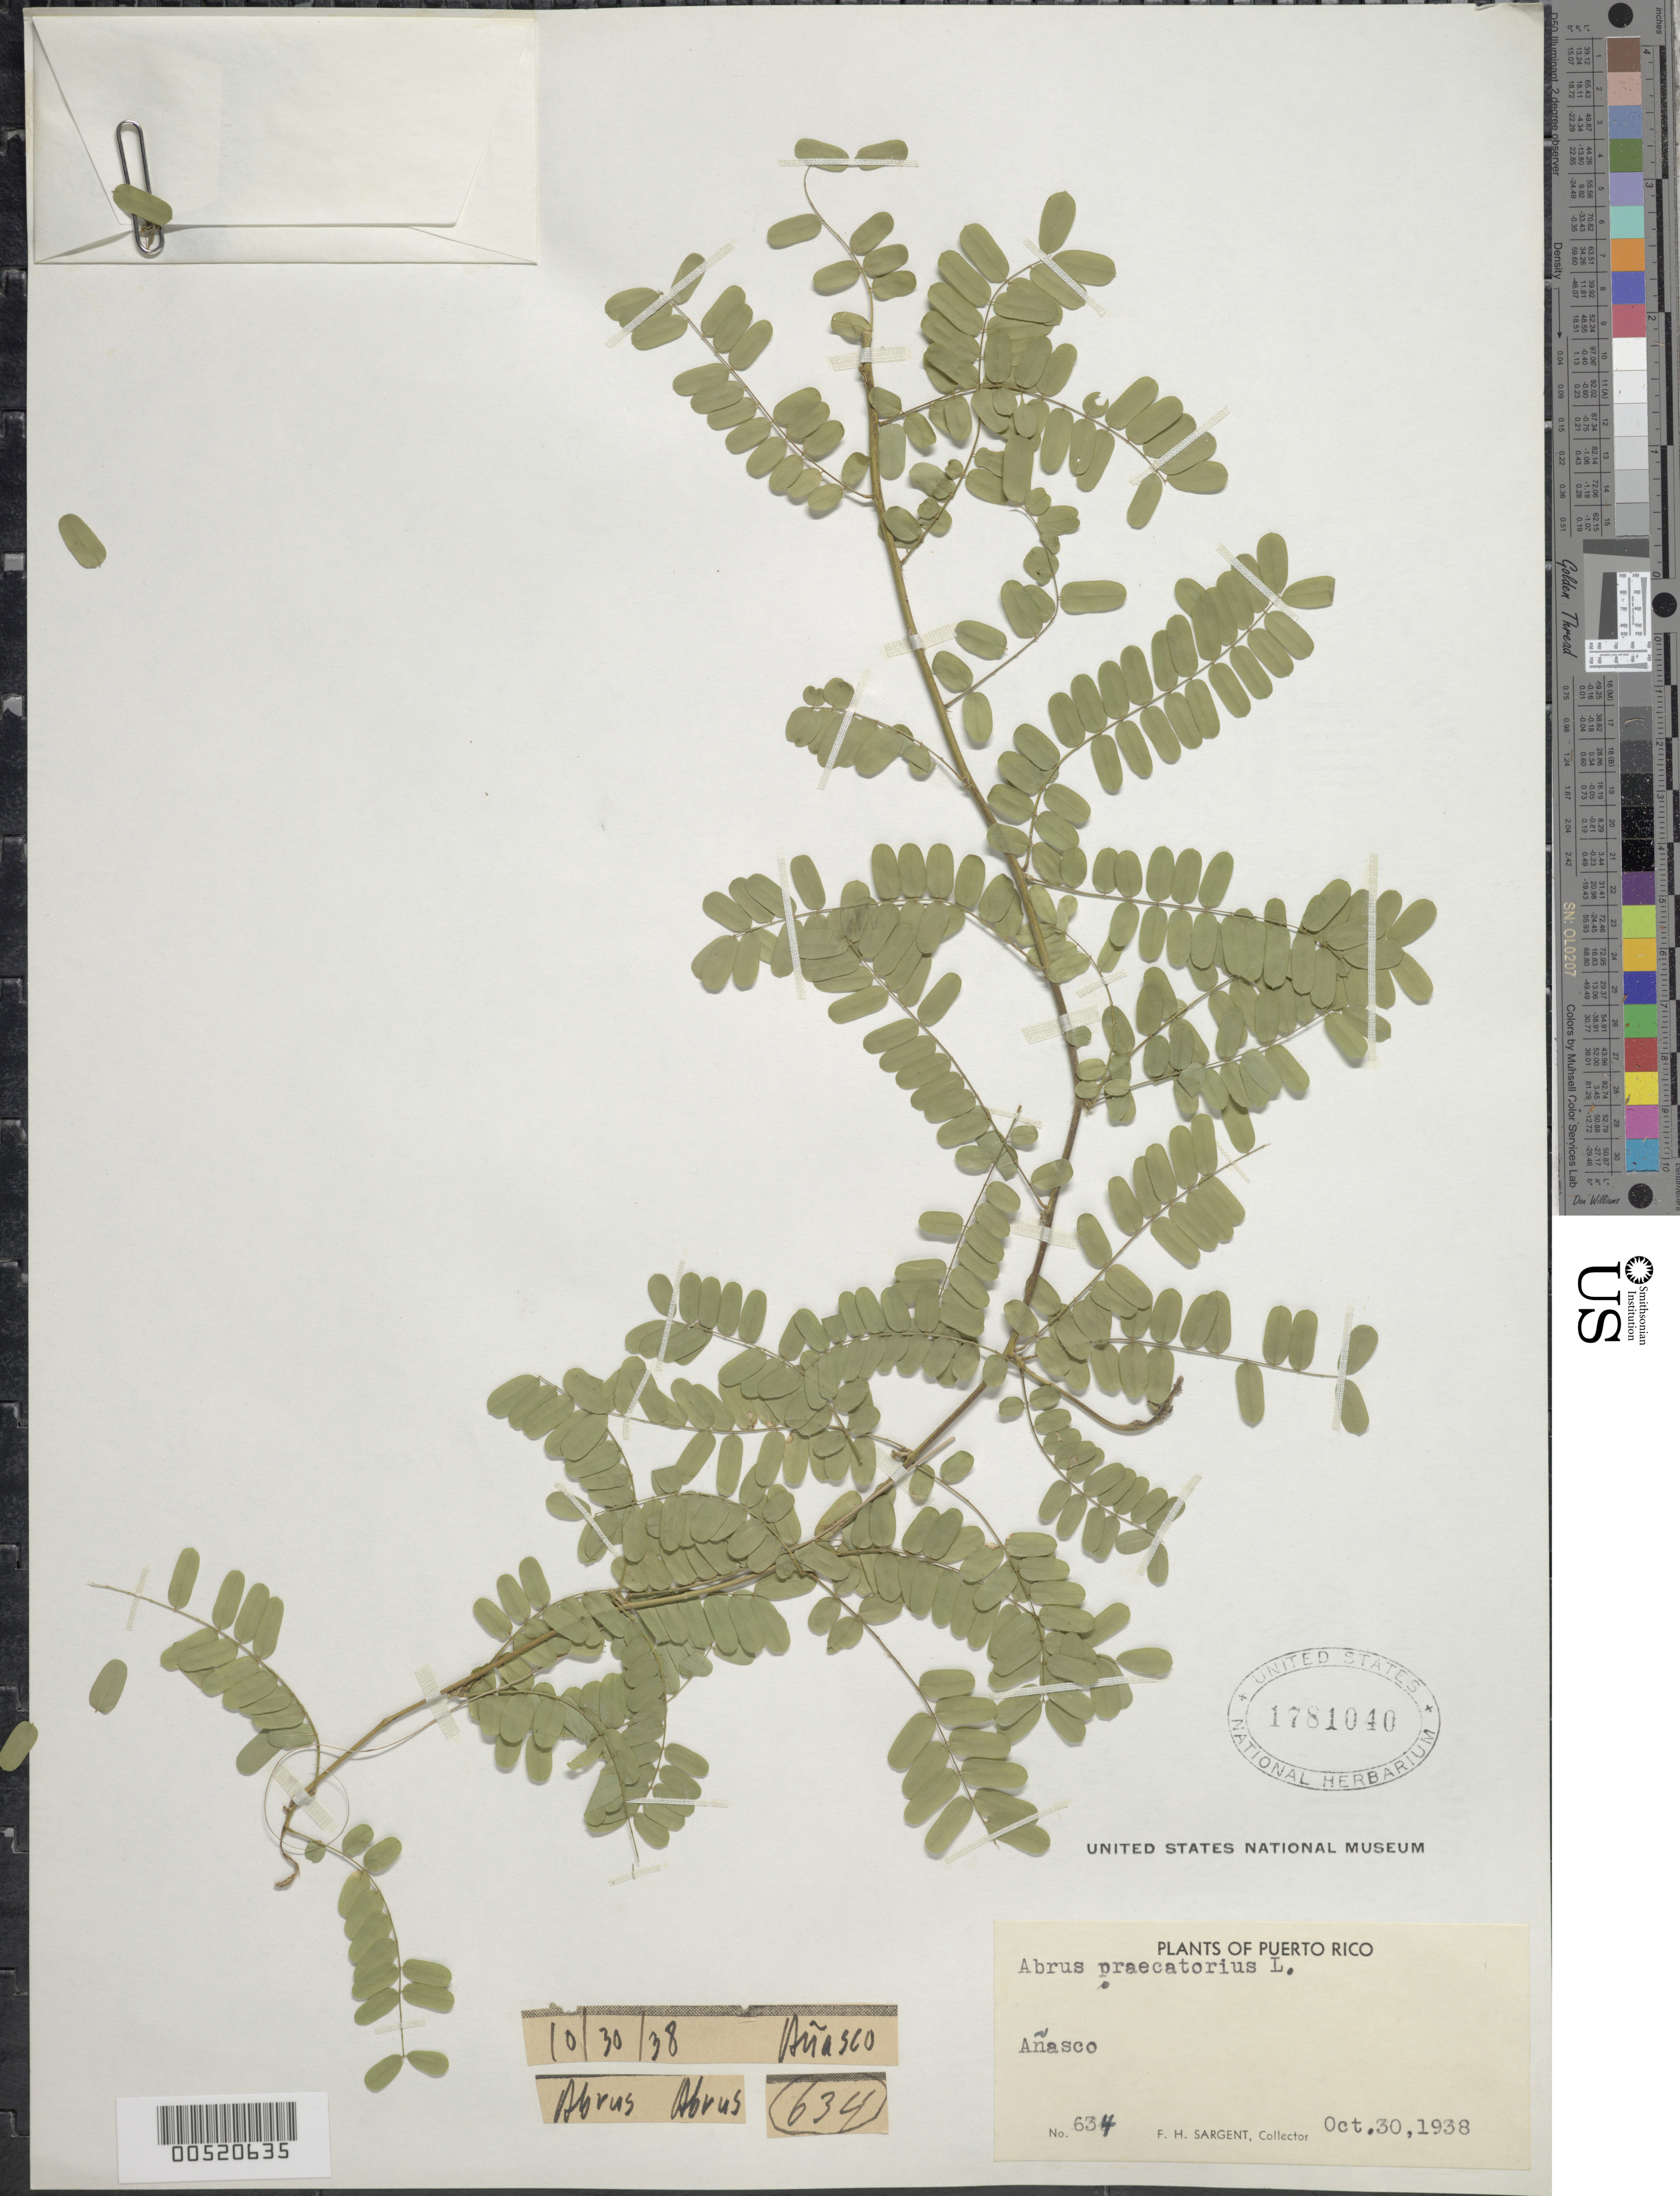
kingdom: Plantae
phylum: Tracheophyta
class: Magnoliopsida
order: Fabales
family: Fabaceae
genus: Abrus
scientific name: Abrus precatorius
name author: L.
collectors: F. H. Sargent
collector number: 634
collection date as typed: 30 Oct 1938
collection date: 1938-10-30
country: Puerto Rico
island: Greater Antilles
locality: Añasco.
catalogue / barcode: US 1781040